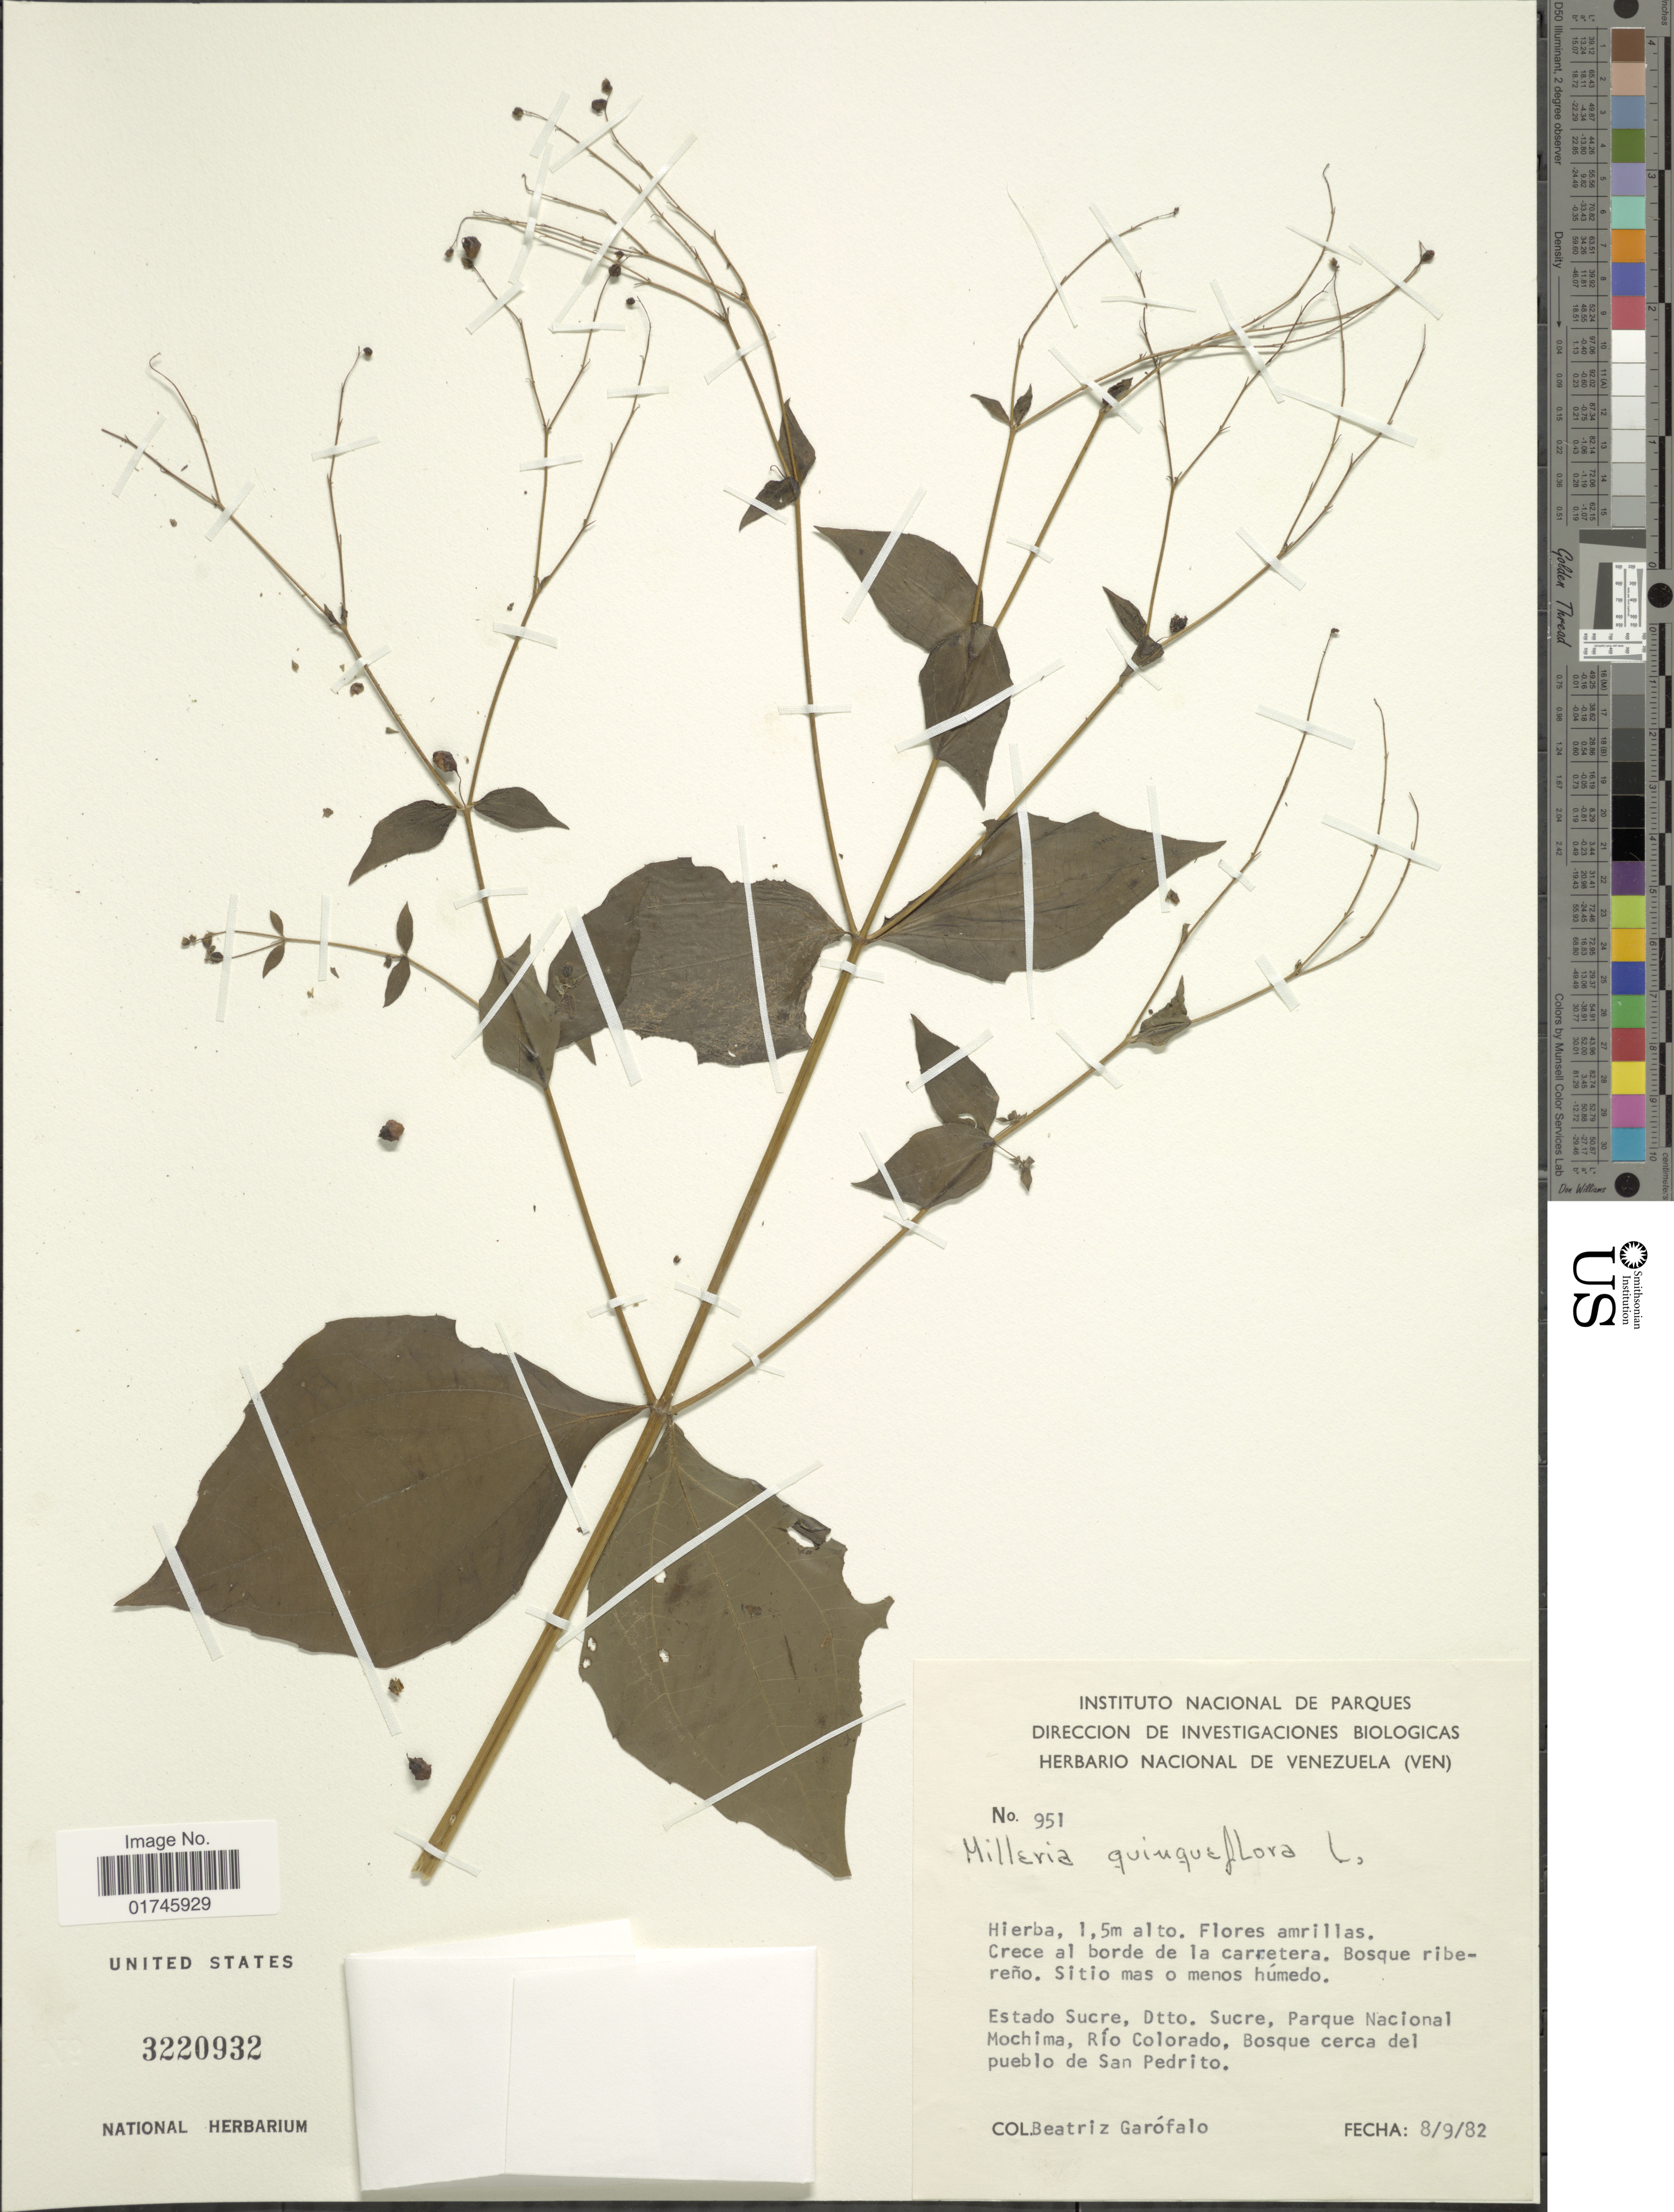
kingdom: Plantae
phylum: Tracheophyta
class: Magnoliopsida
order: Asterales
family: Asteraceae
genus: Milleria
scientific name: Milleria quinqueflora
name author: L.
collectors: B. Garofalo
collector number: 951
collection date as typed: Transcribed d/m/y: 8/9/82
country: Venezuela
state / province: Sucre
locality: Estado Sucre, Dtto. Sucre, Parque Nacional Mochima. Rio Colorado, Bosque cerca del pueblo de San Pedrito.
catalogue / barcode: US 3220932